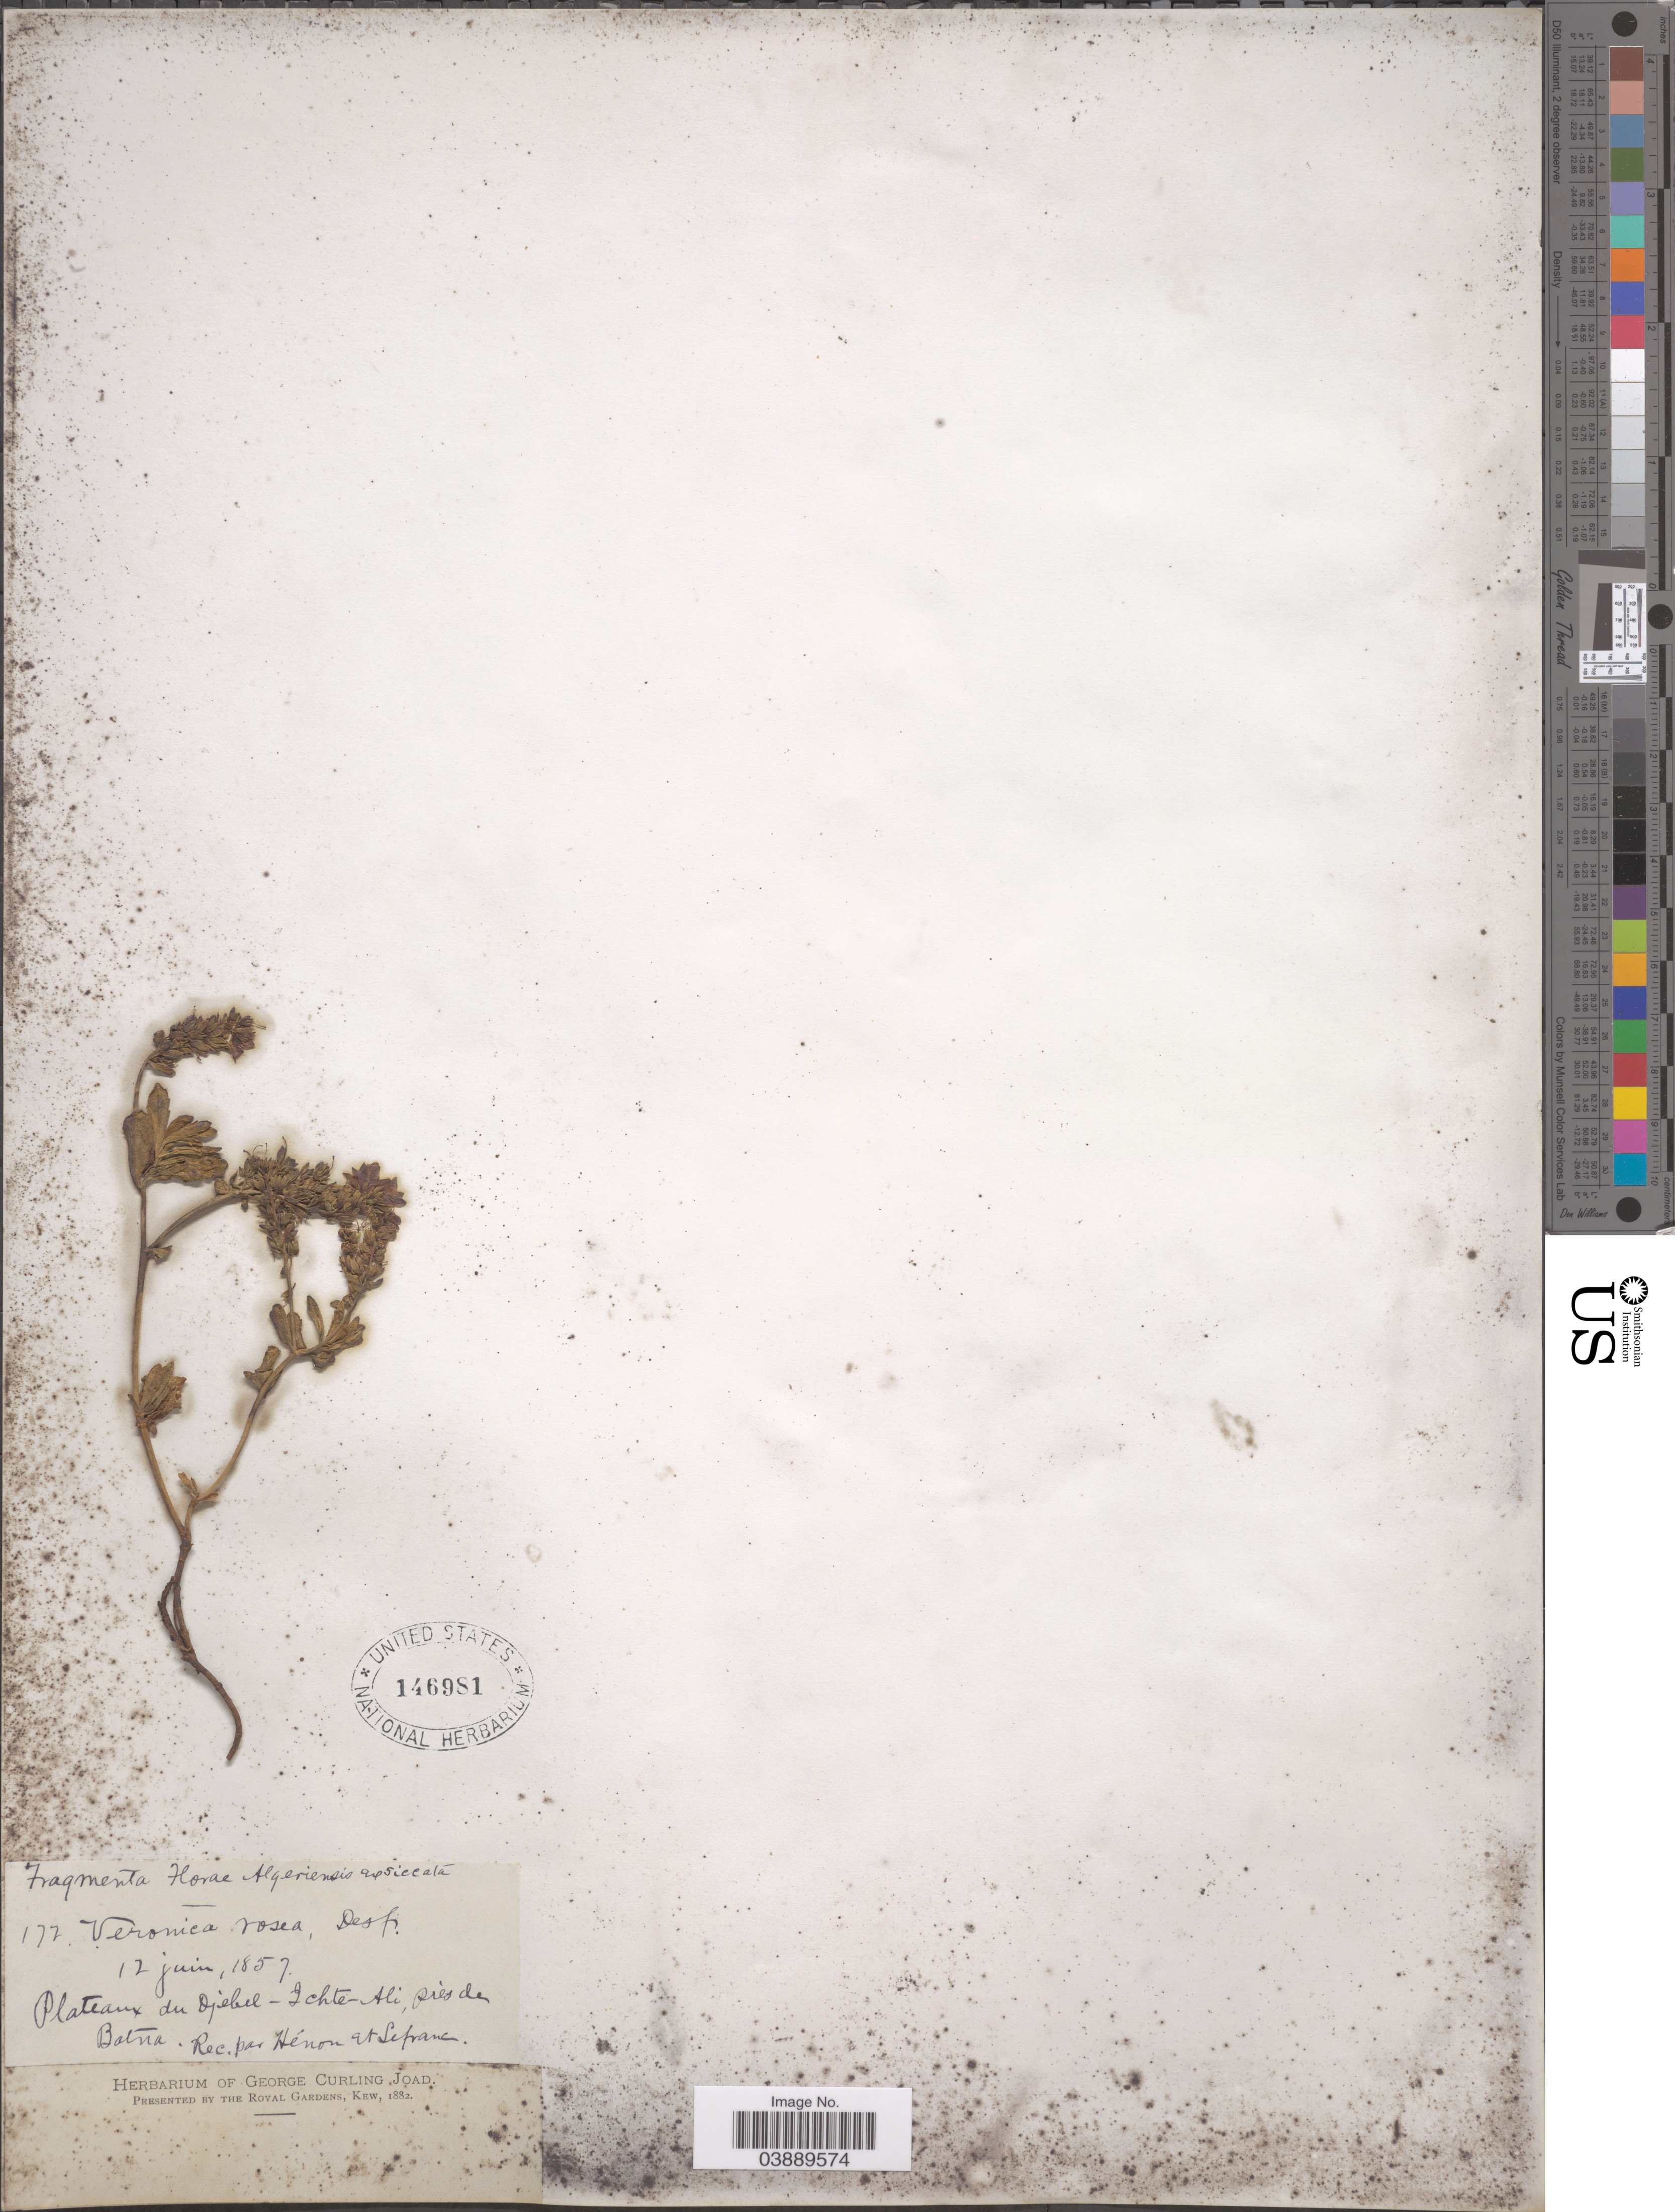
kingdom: Plantae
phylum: Tracheophyta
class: Magnoliopsida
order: Lamiales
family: Plantaginaceae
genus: Veronica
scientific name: Veronica rosea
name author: Desf.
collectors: ex herb. George Curling Joad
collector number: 172*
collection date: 1857-06-12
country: Algeria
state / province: Batna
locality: Plateaux du Djebel - Ichte- Ali, prés de Batna. [interpreted]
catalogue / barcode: US 146981